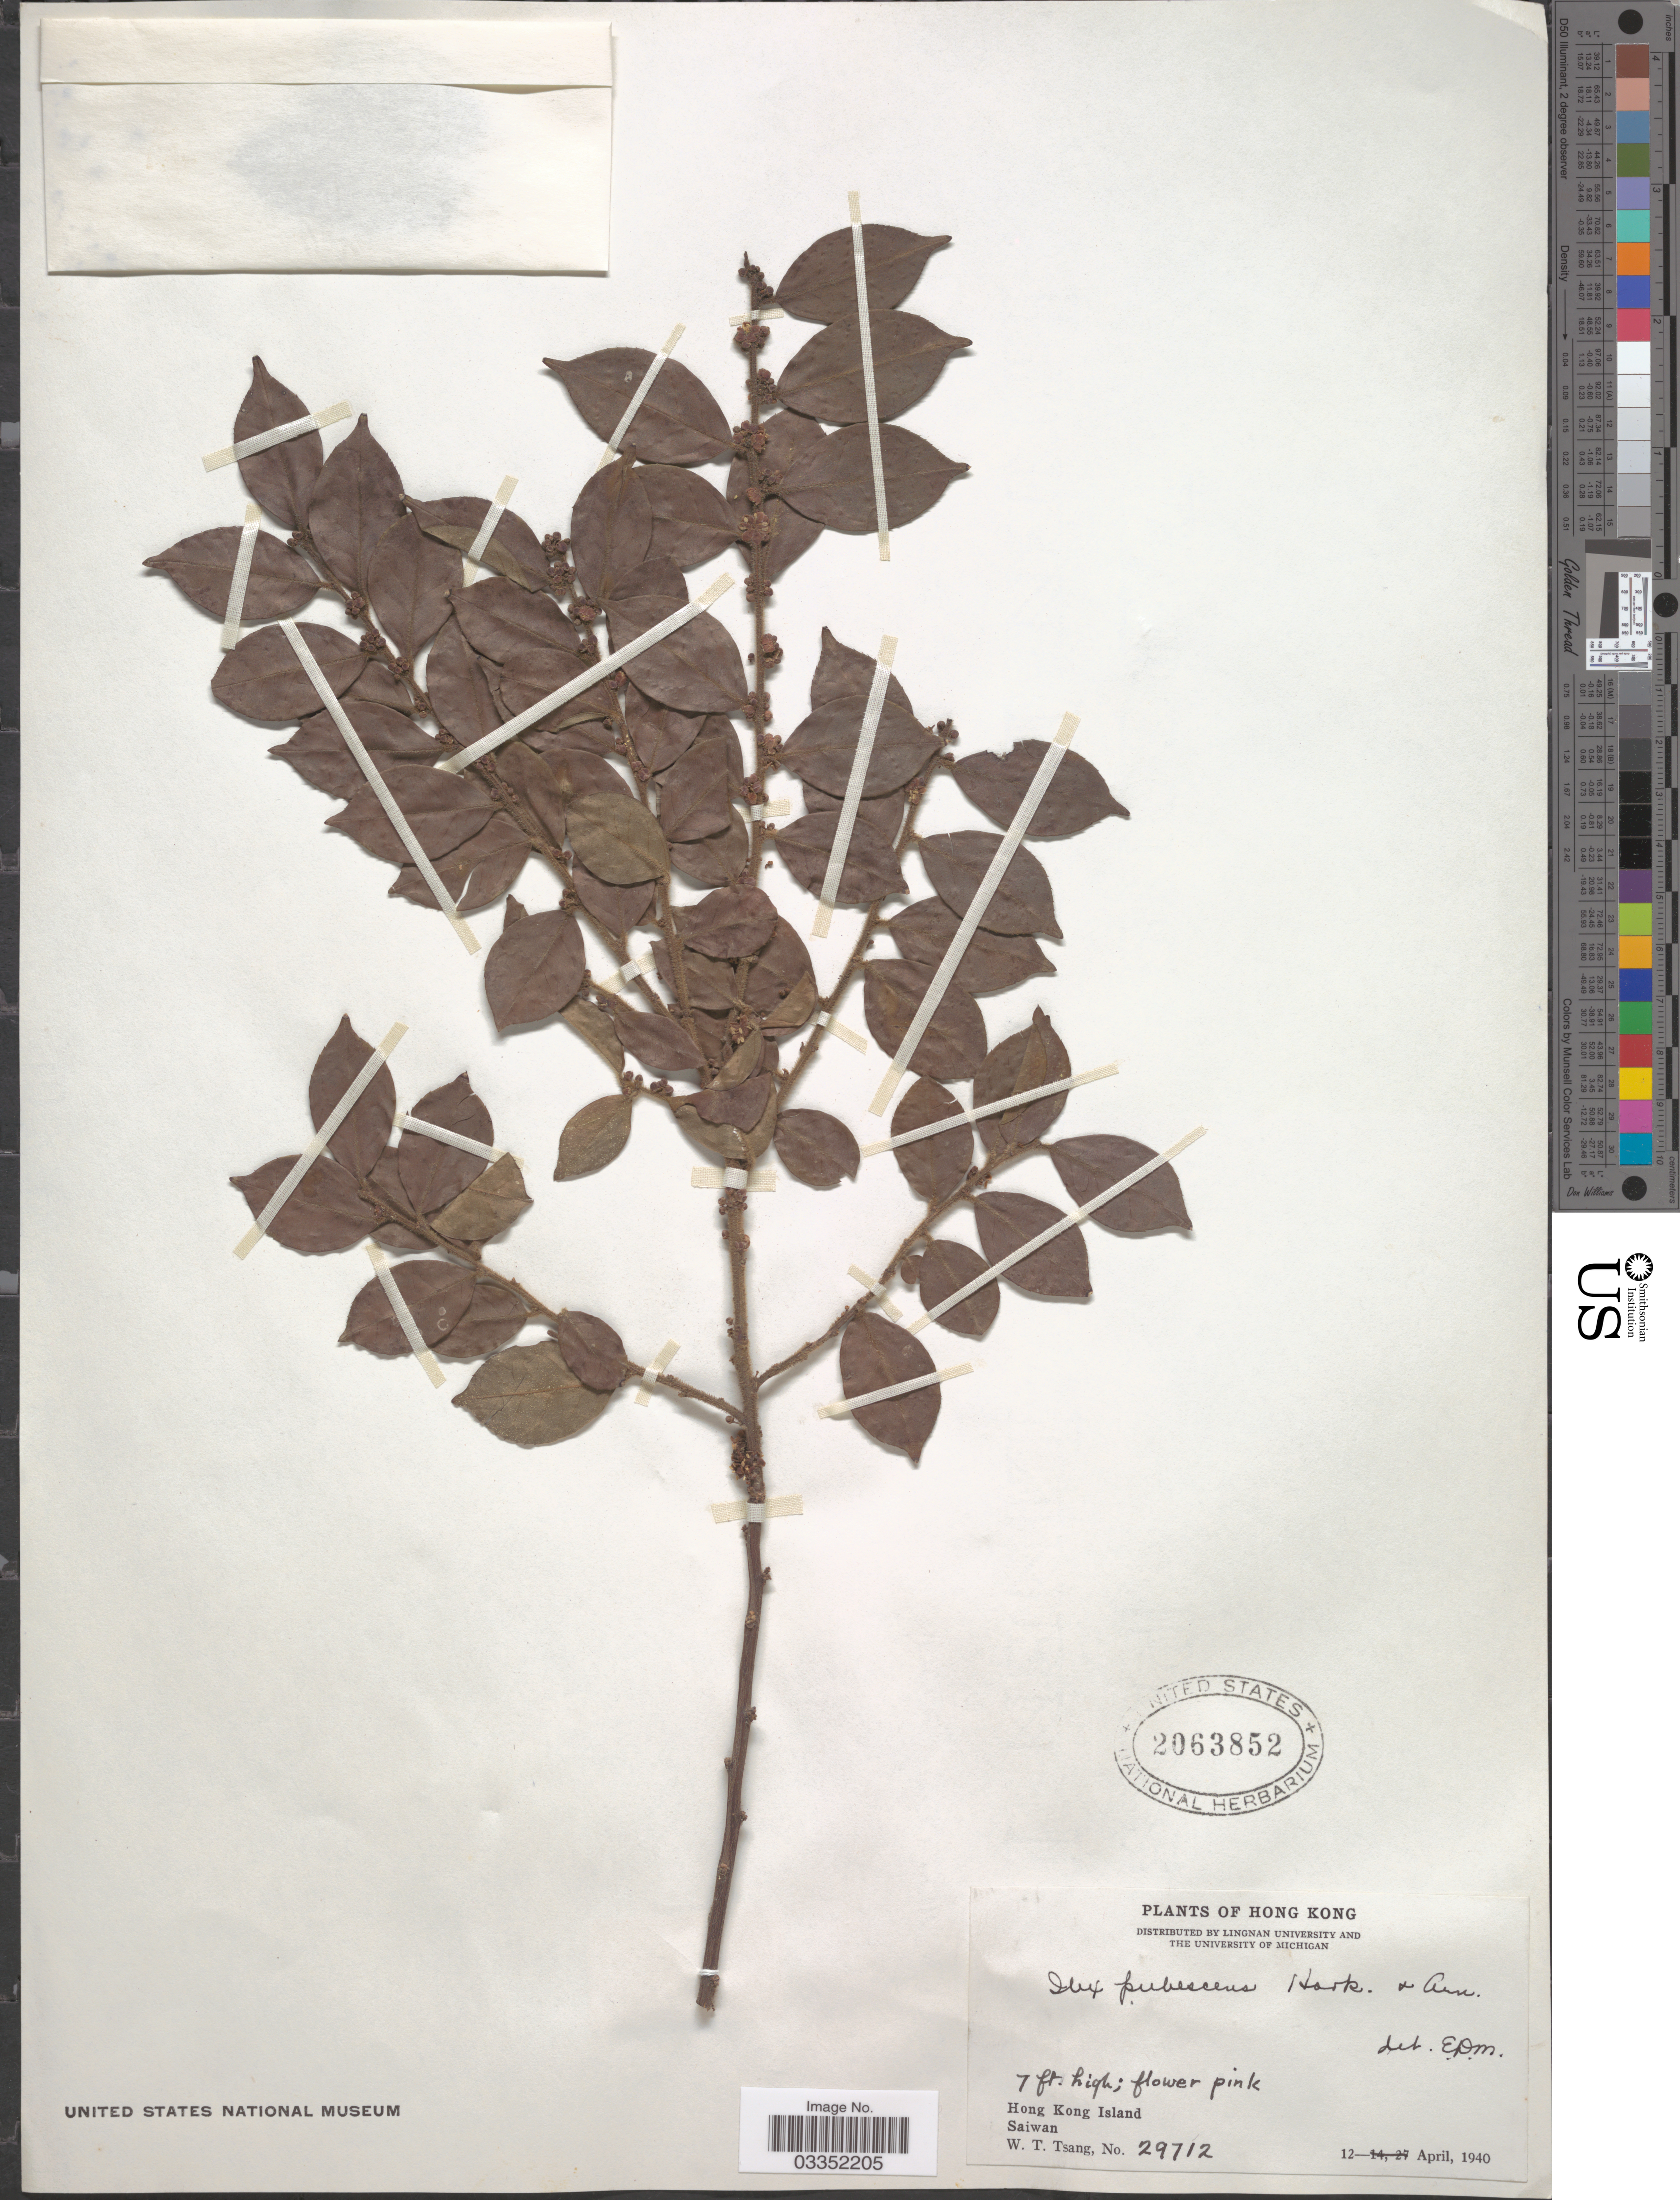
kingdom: Plantae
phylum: Tracheophyta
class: Magnoliopsida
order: Aquifoliales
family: Aquifoliaceae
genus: Ilex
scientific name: Ilex pubescens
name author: Hook. & Arn.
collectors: W. T. Tsang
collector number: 29712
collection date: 1940-04-12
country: China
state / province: Hong Kong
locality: Hong Kong Island, Saiwan.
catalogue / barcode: US 2063852